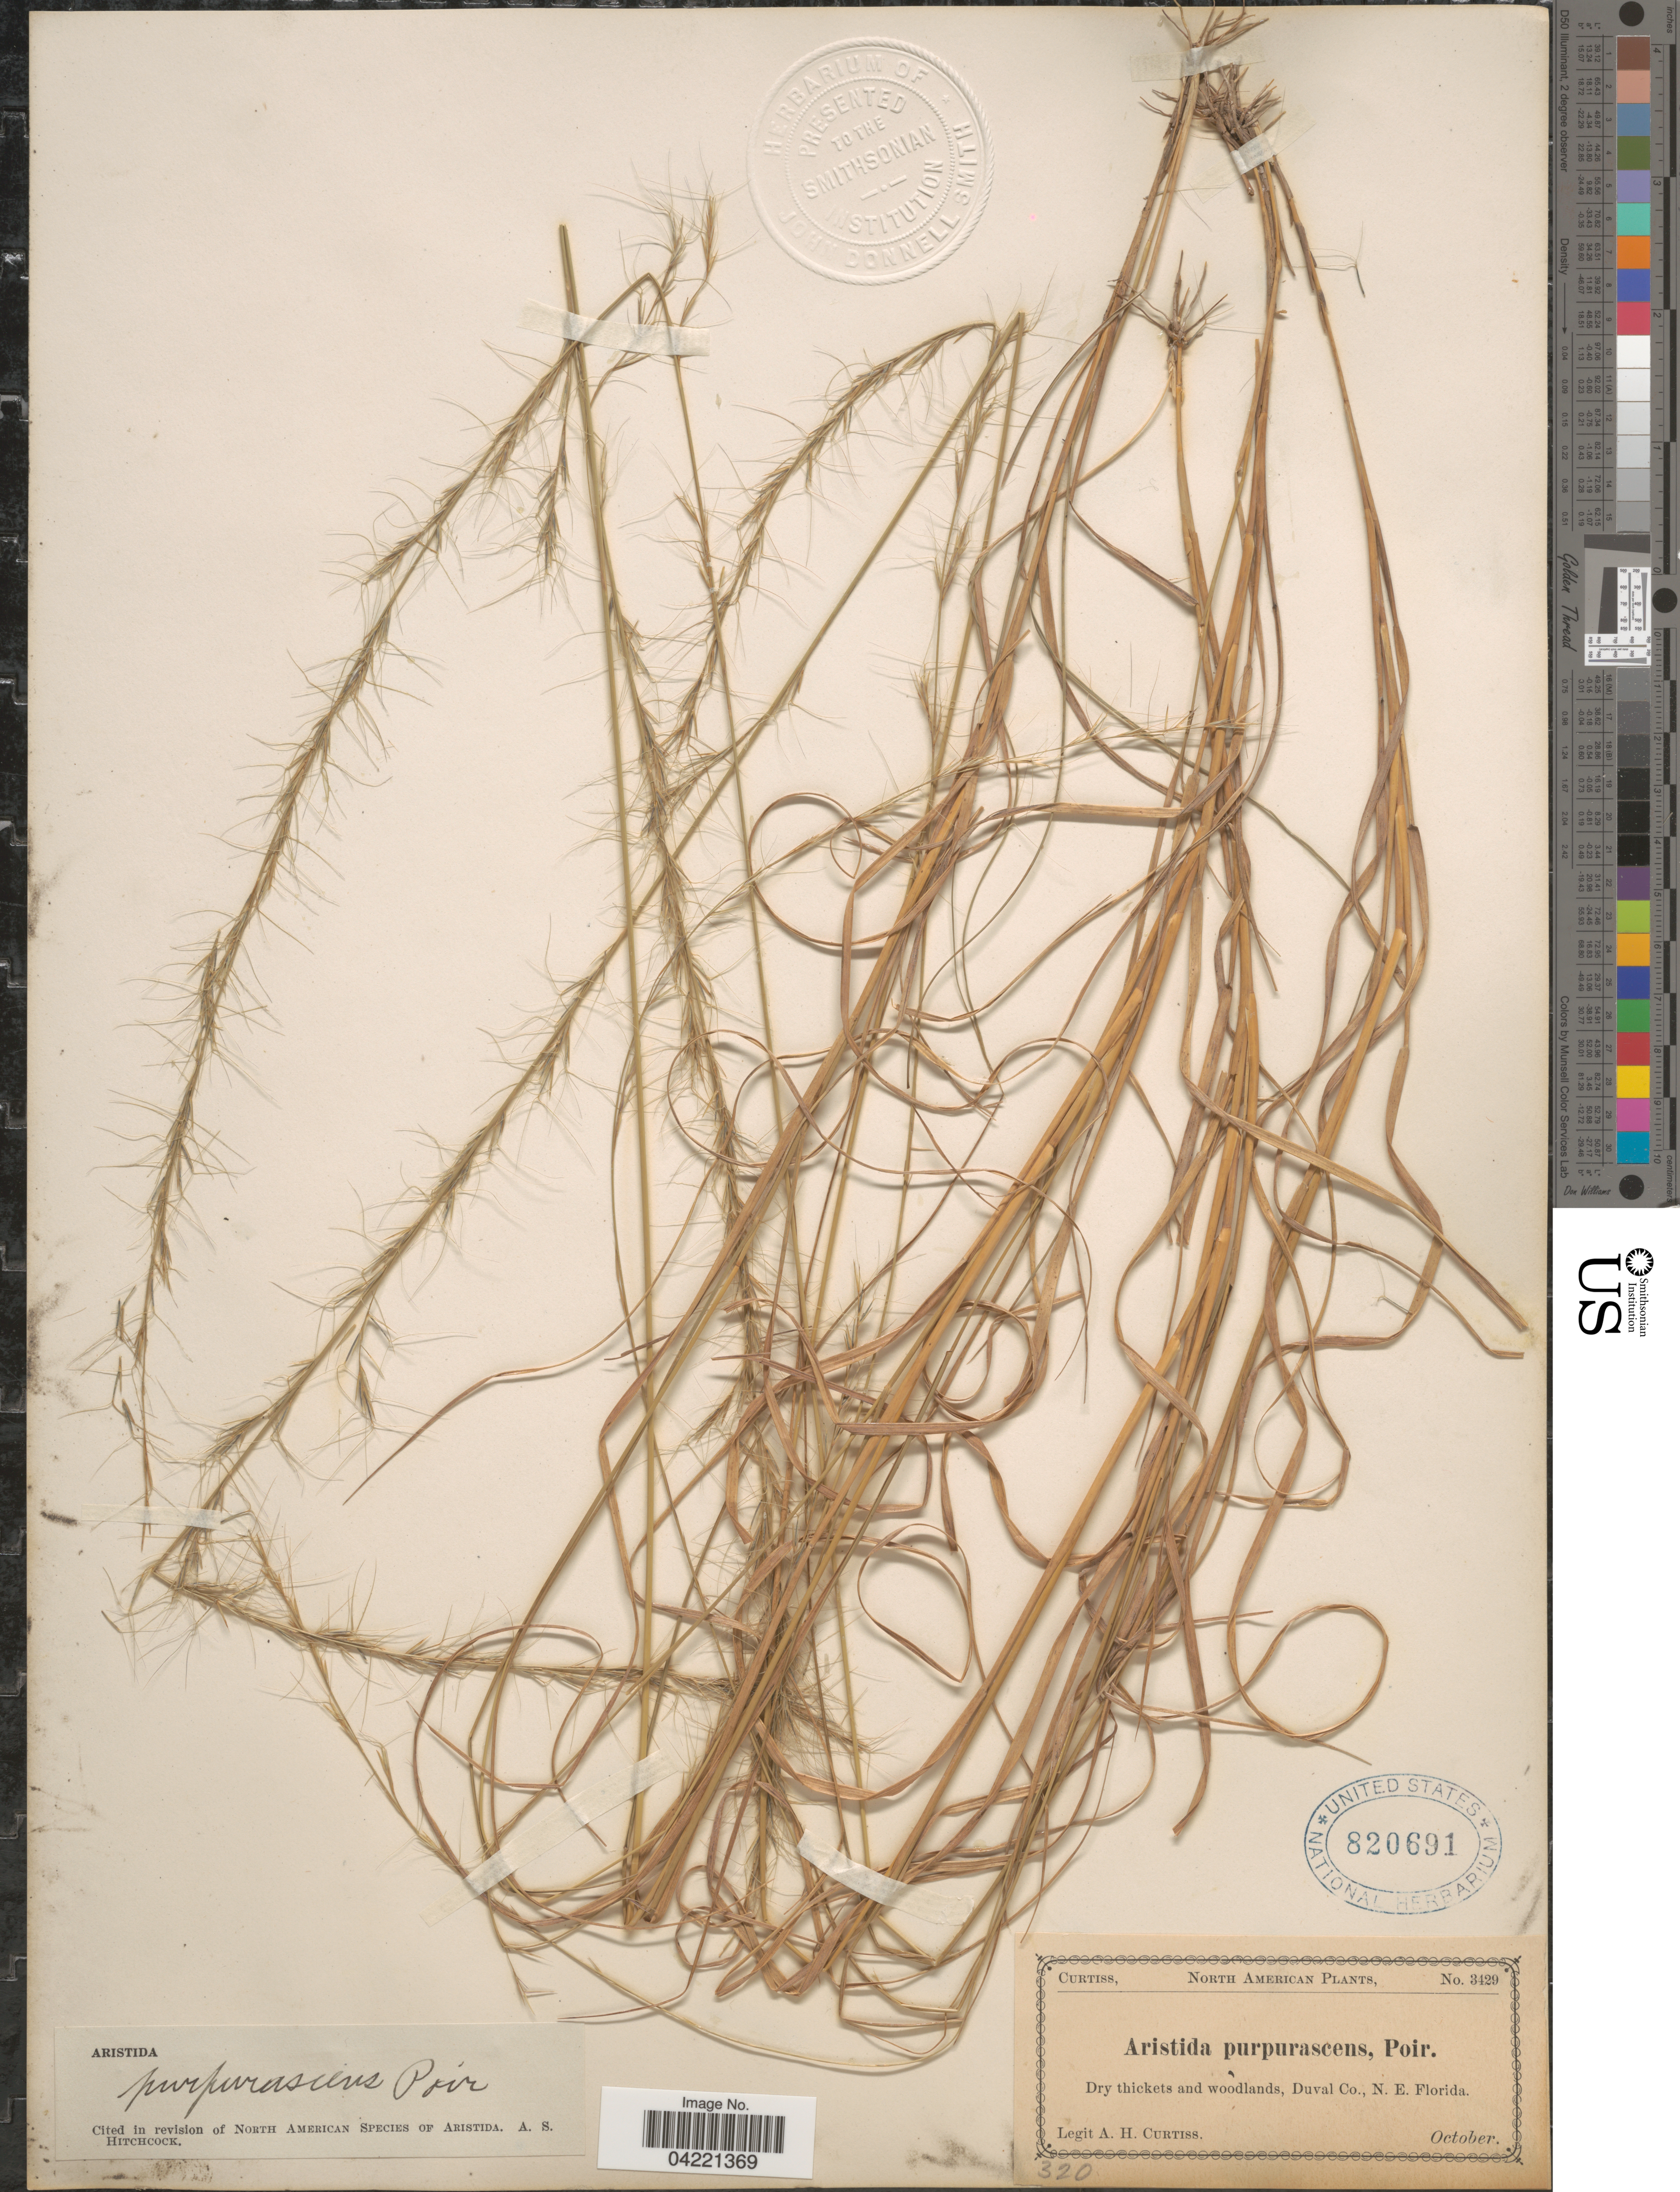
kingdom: Plantae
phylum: Tracheophyta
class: Liliopsida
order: Poales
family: Poaceae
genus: Aristida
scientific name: Aristida purpurascens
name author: Poir.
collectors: A. H. Curtiss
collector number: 3429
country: United States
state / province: Florida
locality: Dry thickets and woodlands, Duval Co., N. E. Florida.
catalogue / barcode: US 820691